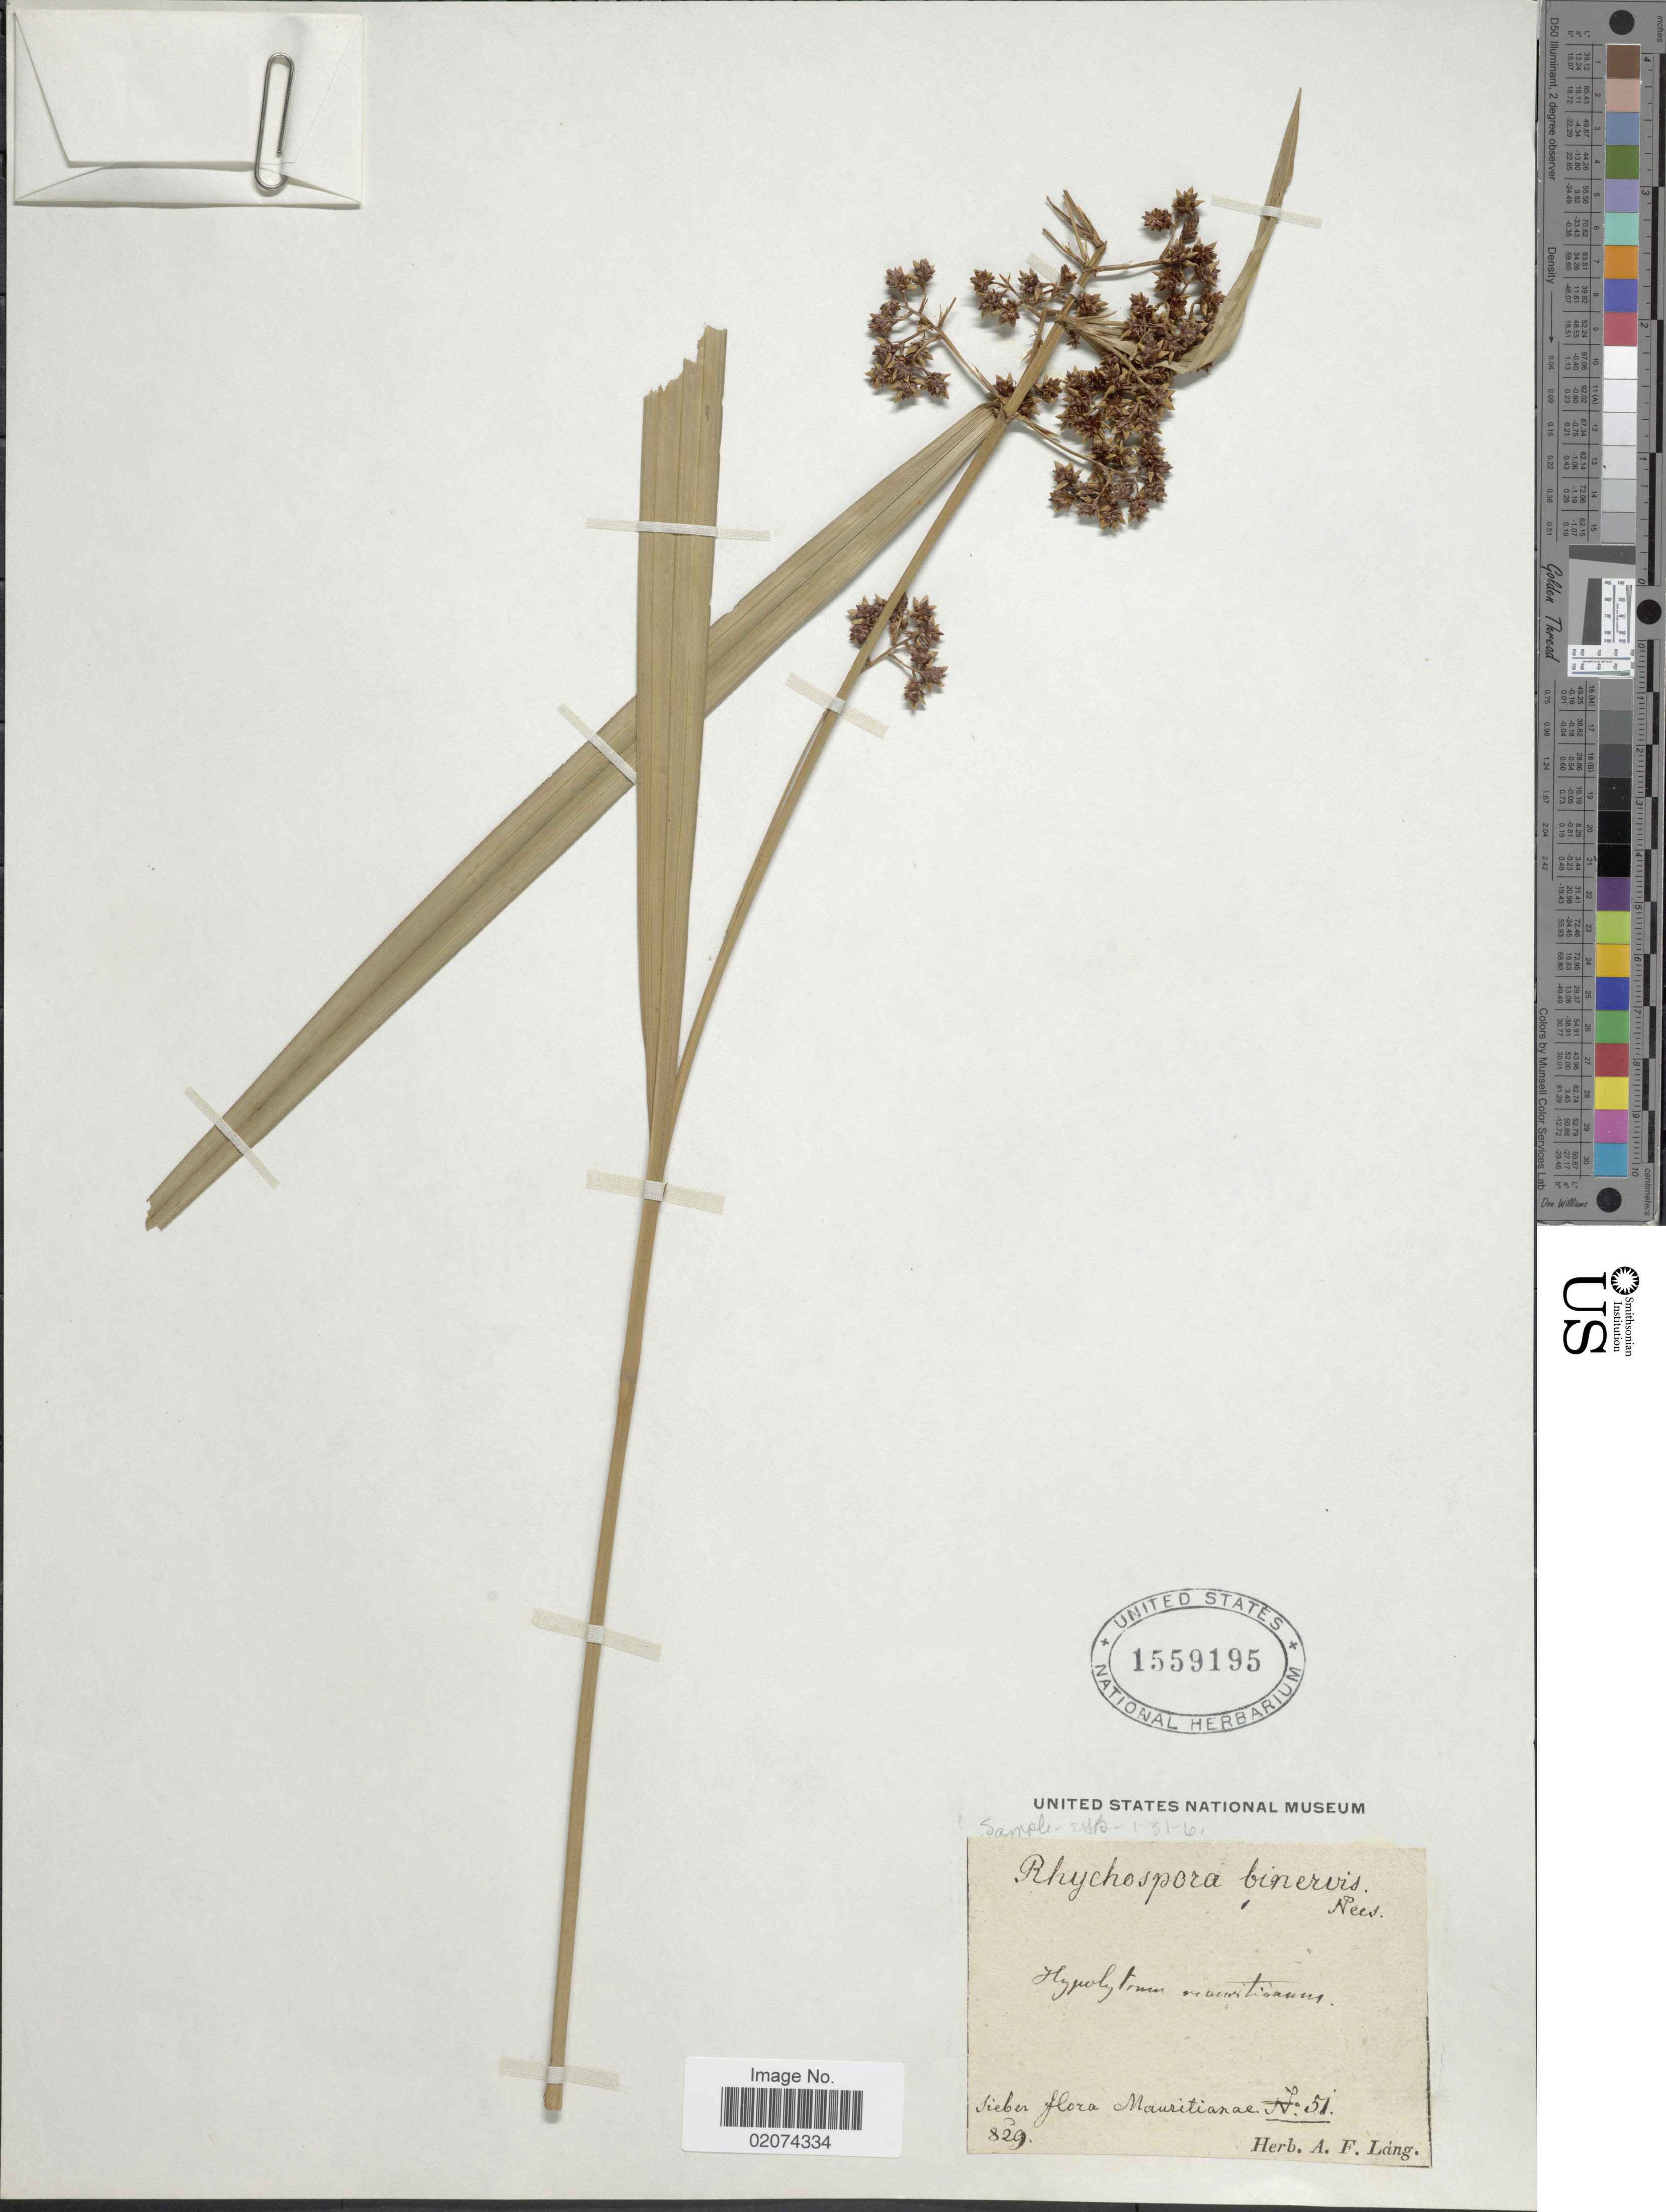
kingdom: Plantae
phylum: Tracheophyta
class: Liliopsida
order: Poales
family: Cyperaceae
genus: Hypolytrum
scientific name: Hypolytrum mauritianum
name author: Nees ex Kunth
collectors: -- Sieber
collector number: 51/829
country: Mauritania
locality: Mauritianae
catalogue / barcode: US 1559195